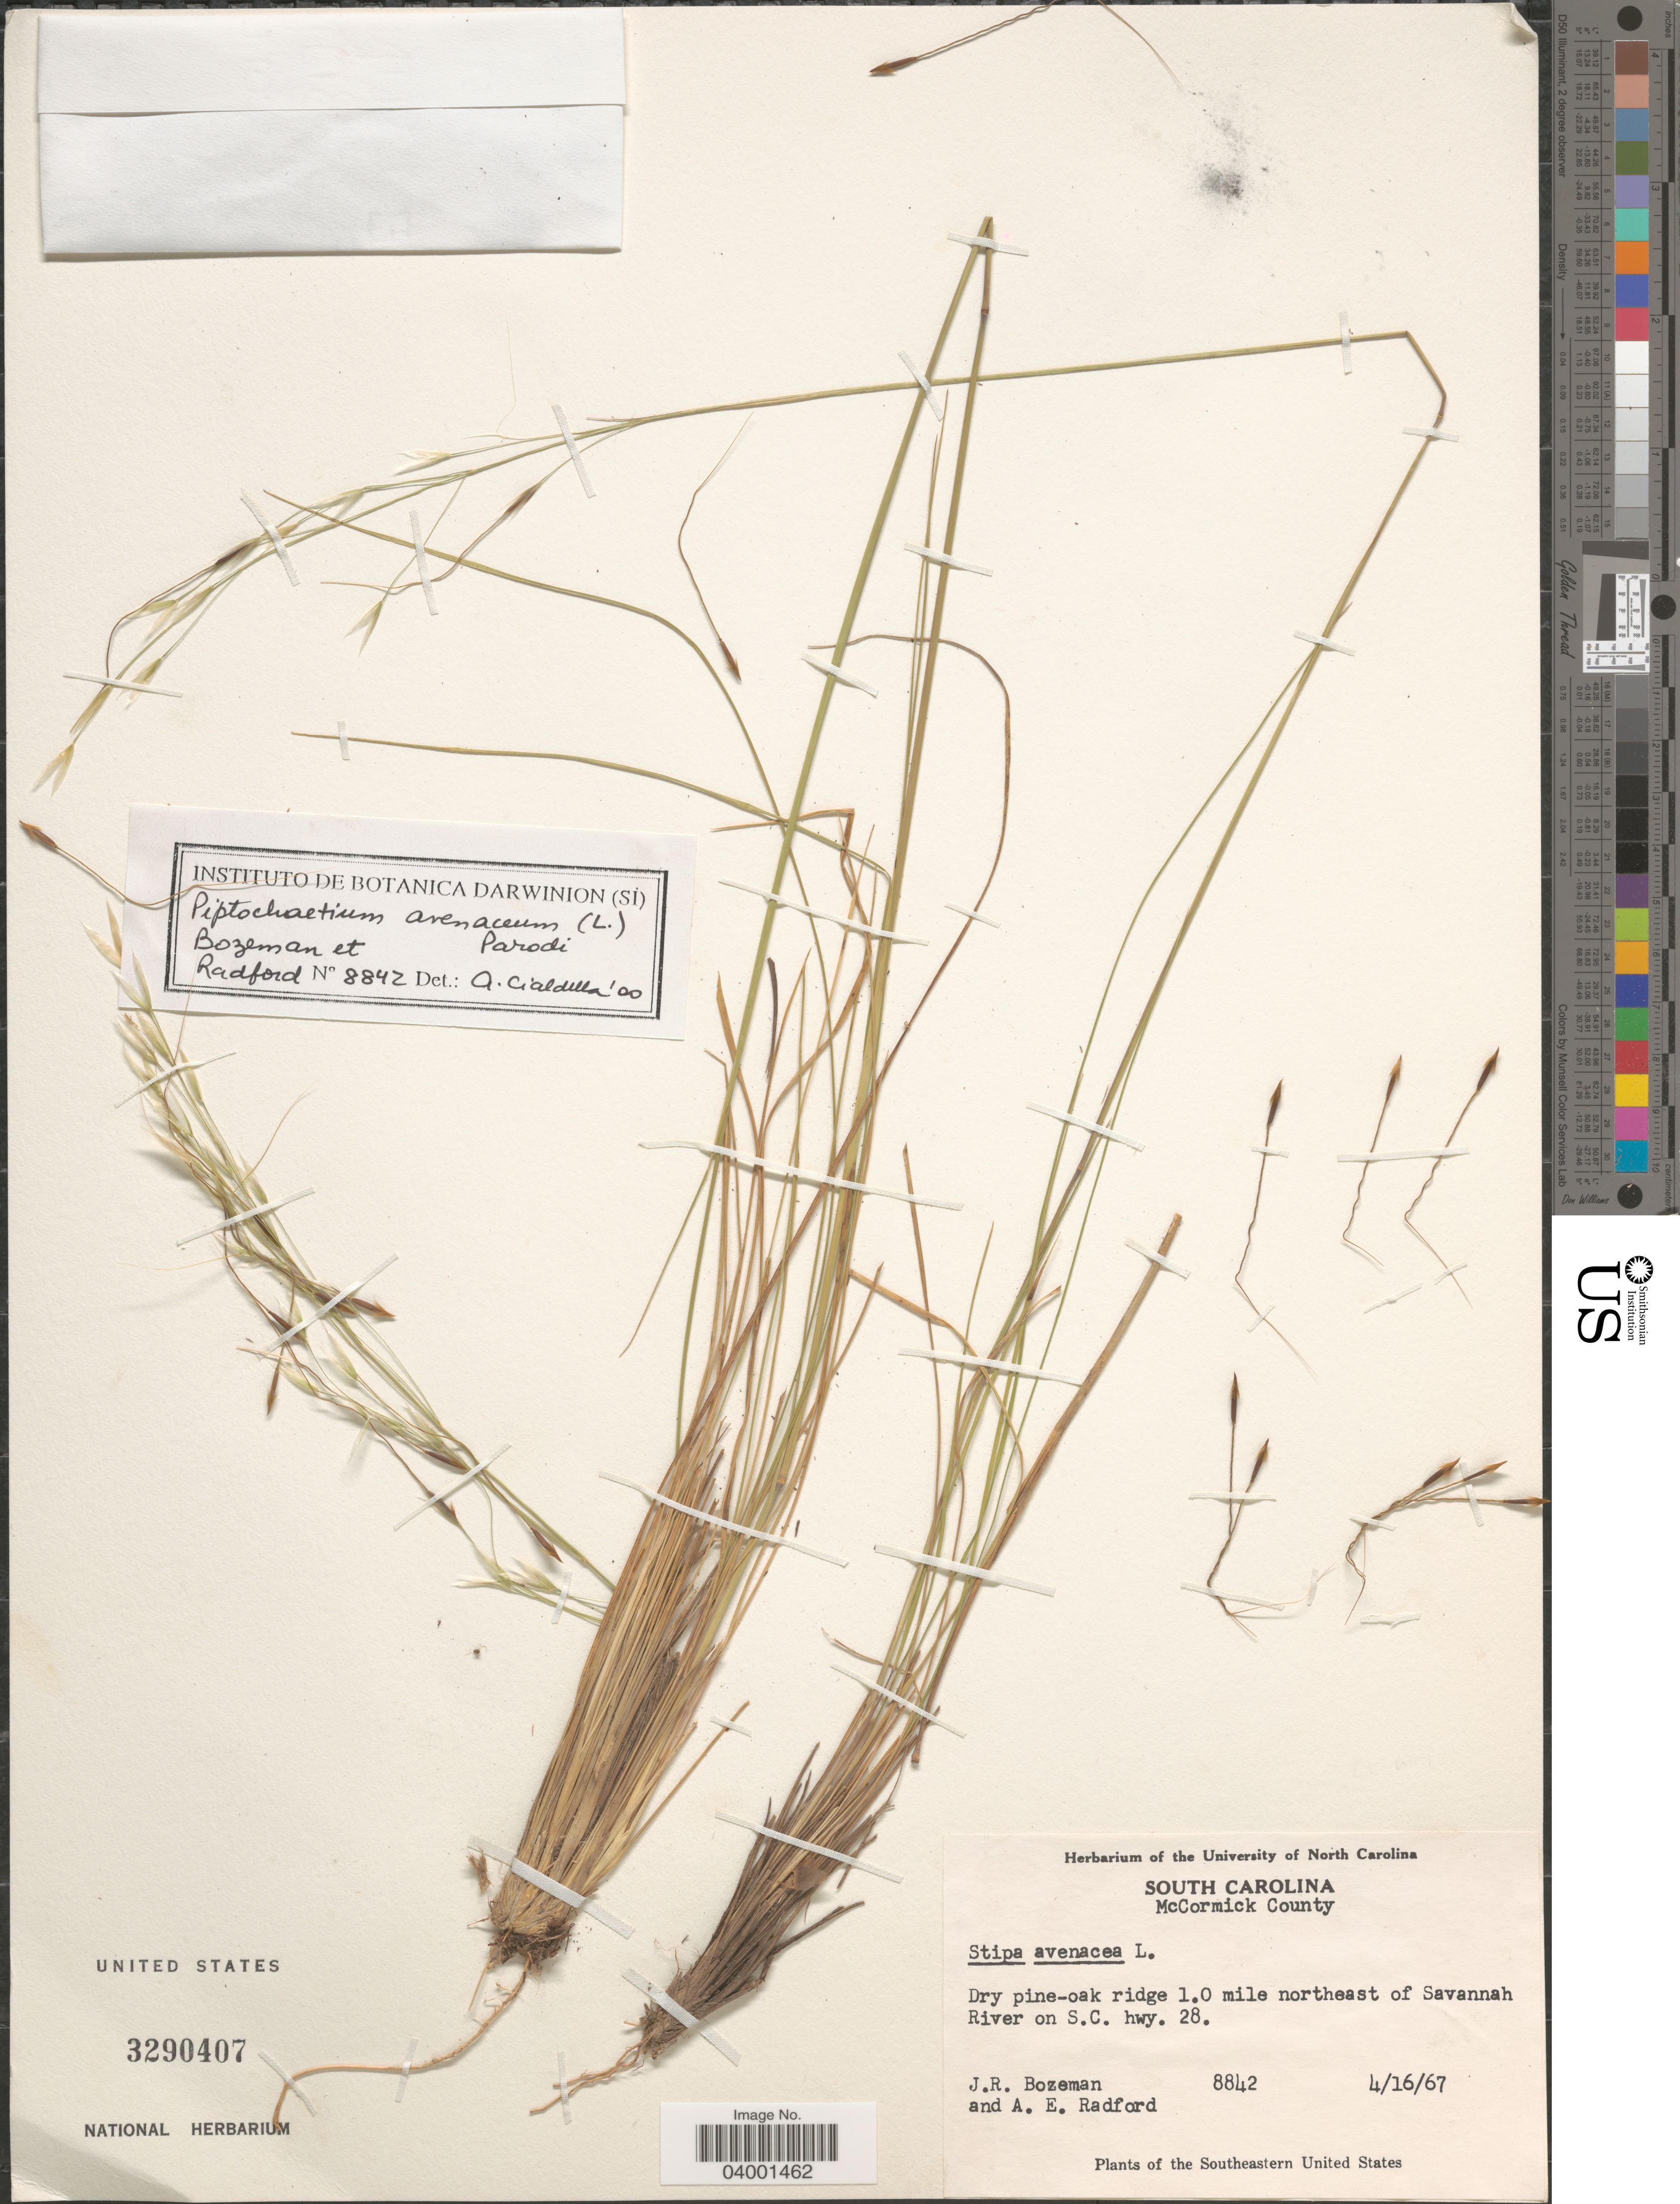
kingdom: Plantae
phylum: Tracheophyta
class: Liliopsida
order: Poales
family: Poaceae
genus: Piptochaetium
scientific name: Piptochaetium avenaceum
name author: (L.) Parodi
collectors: J. R. Bozeman & A. E. Radford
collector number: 8842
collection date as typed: Transcribed d/m/y: 16/4/67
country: United States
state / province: South Carolina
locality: McCormick County. 1.0 mile northeast of Savannah River on S.C. hwy. 28.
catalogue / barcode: US 3290407